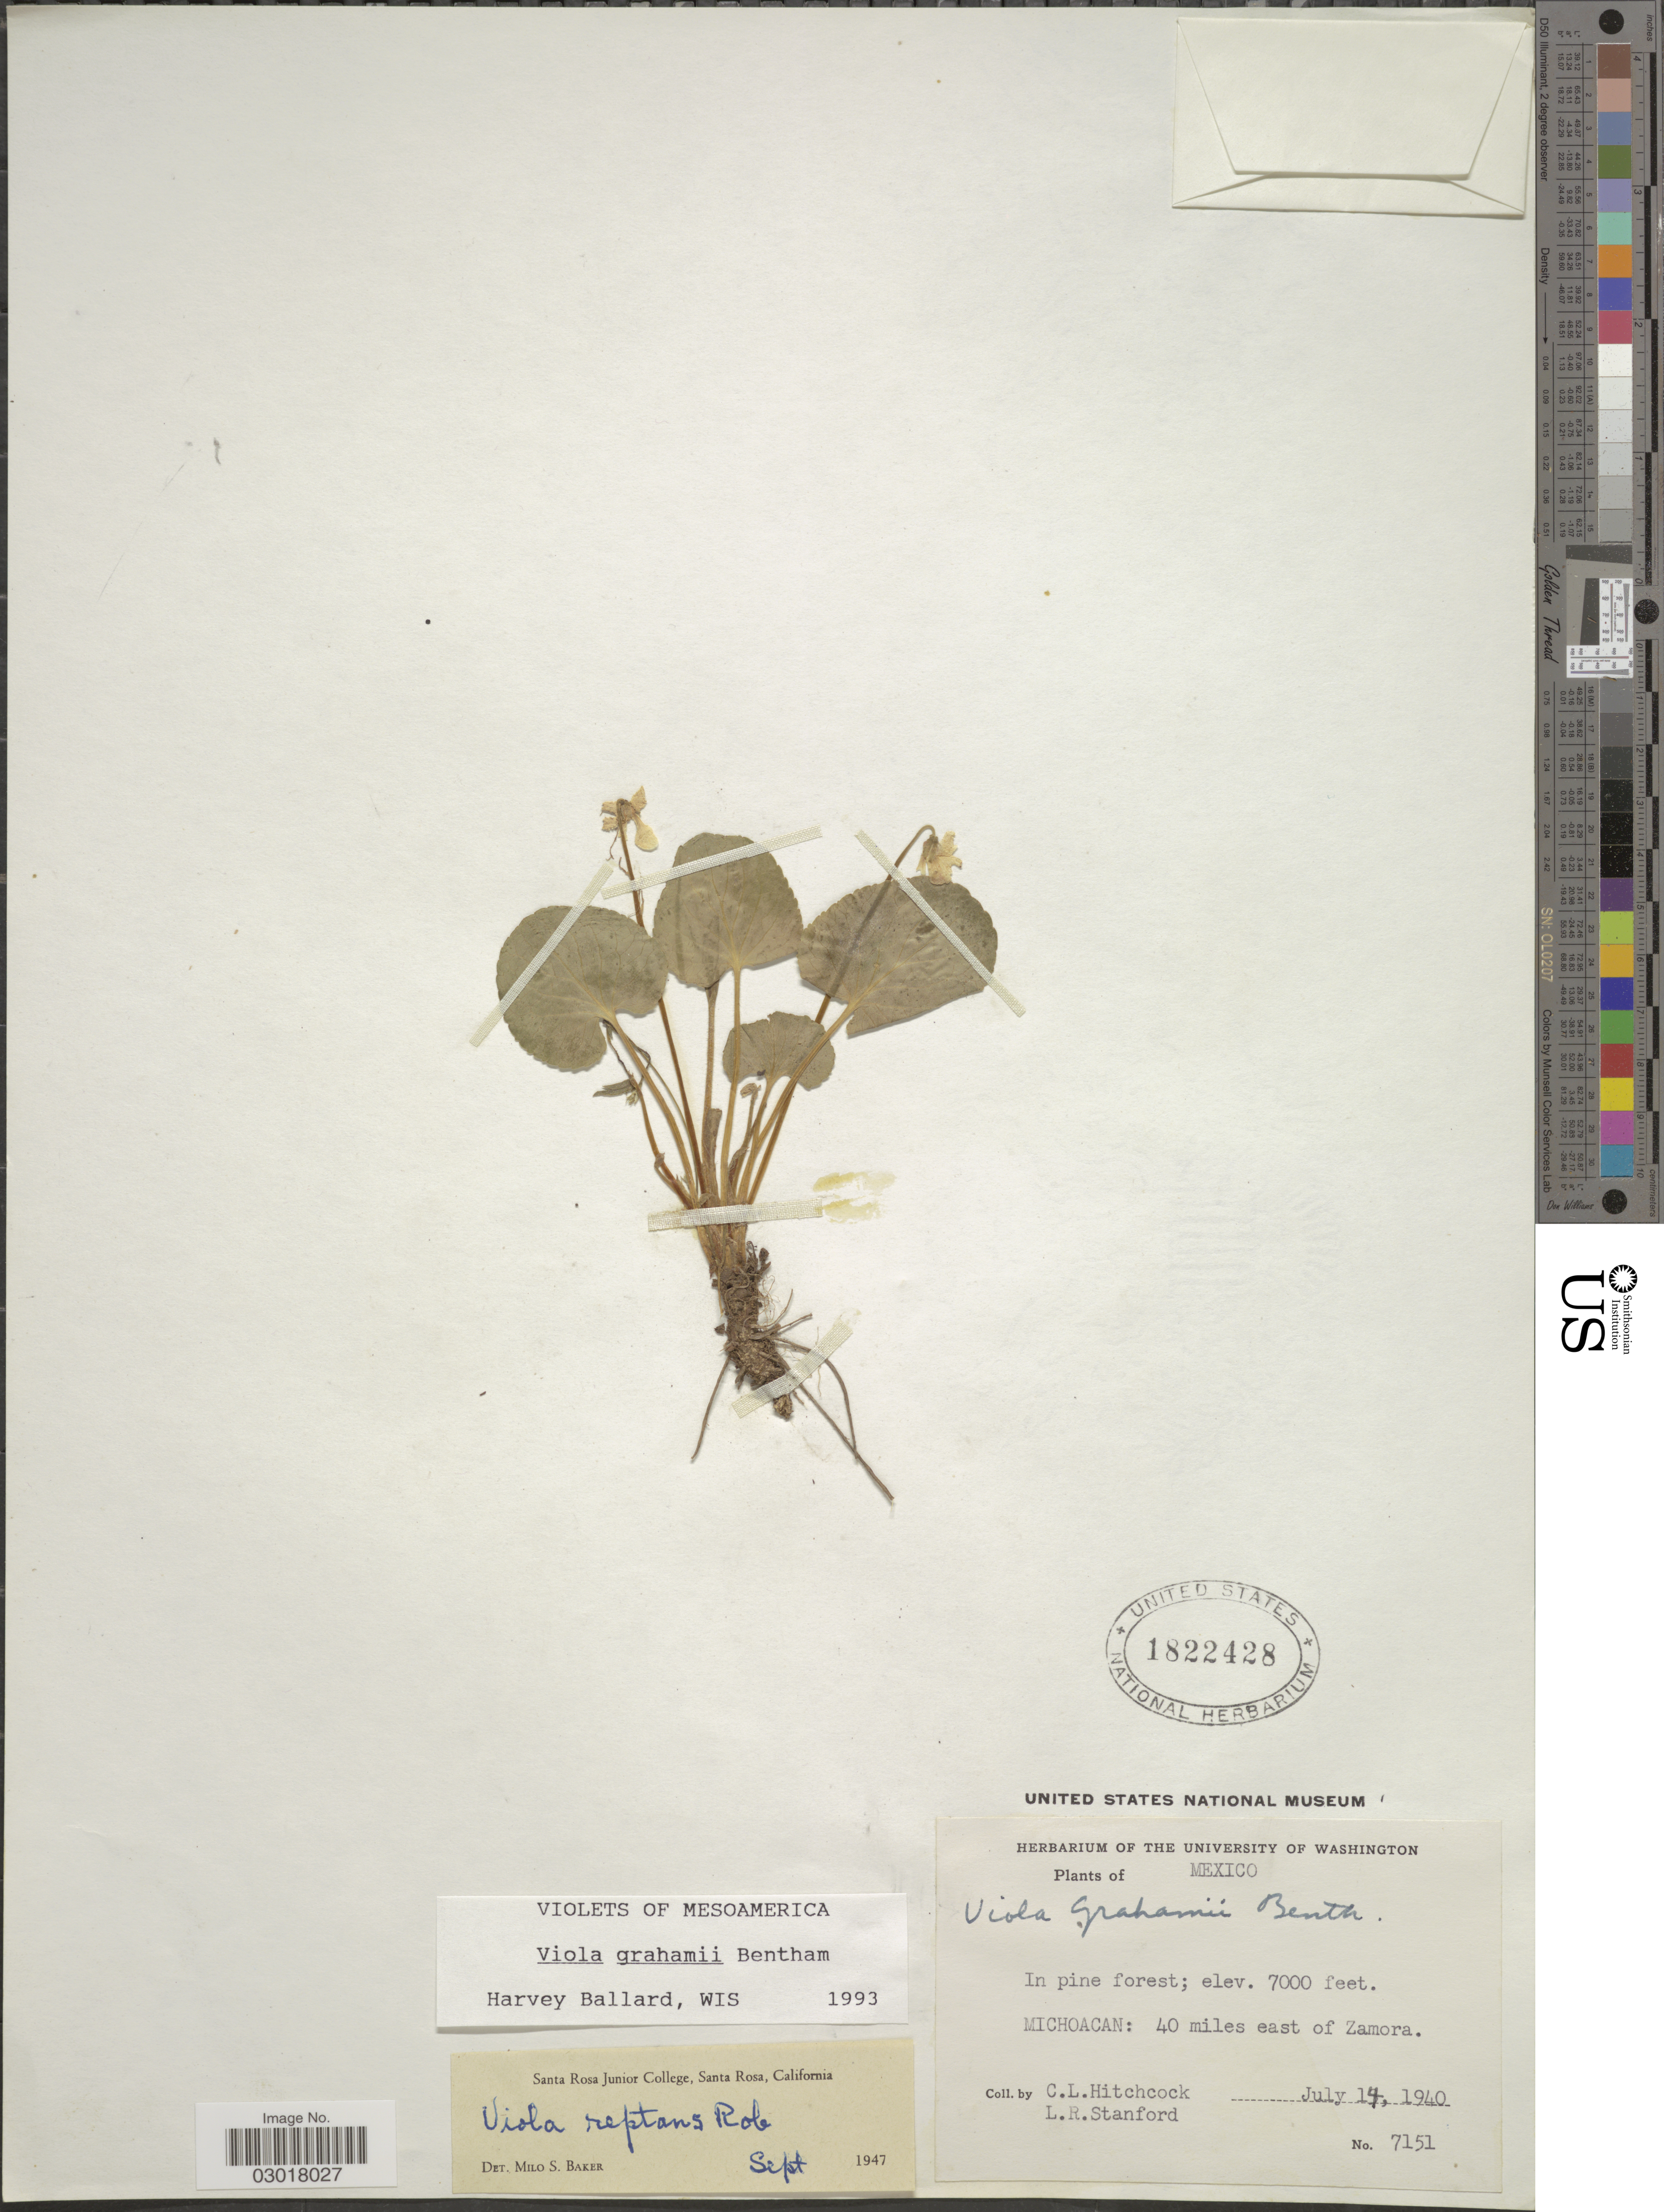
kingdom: Plantae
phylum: Tracheophyta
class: Magnoliopsida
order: Malpighiales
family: Violaceae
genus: Viola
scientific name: Viola grahamii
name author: Benth.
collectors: C. L. Hitchcock & L. R. Stanford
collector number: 7151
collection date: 1940-07-14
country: Mexico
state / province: Michoacán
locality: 40 miles east of Zamora.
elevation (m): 2134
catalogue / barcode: US 1822428